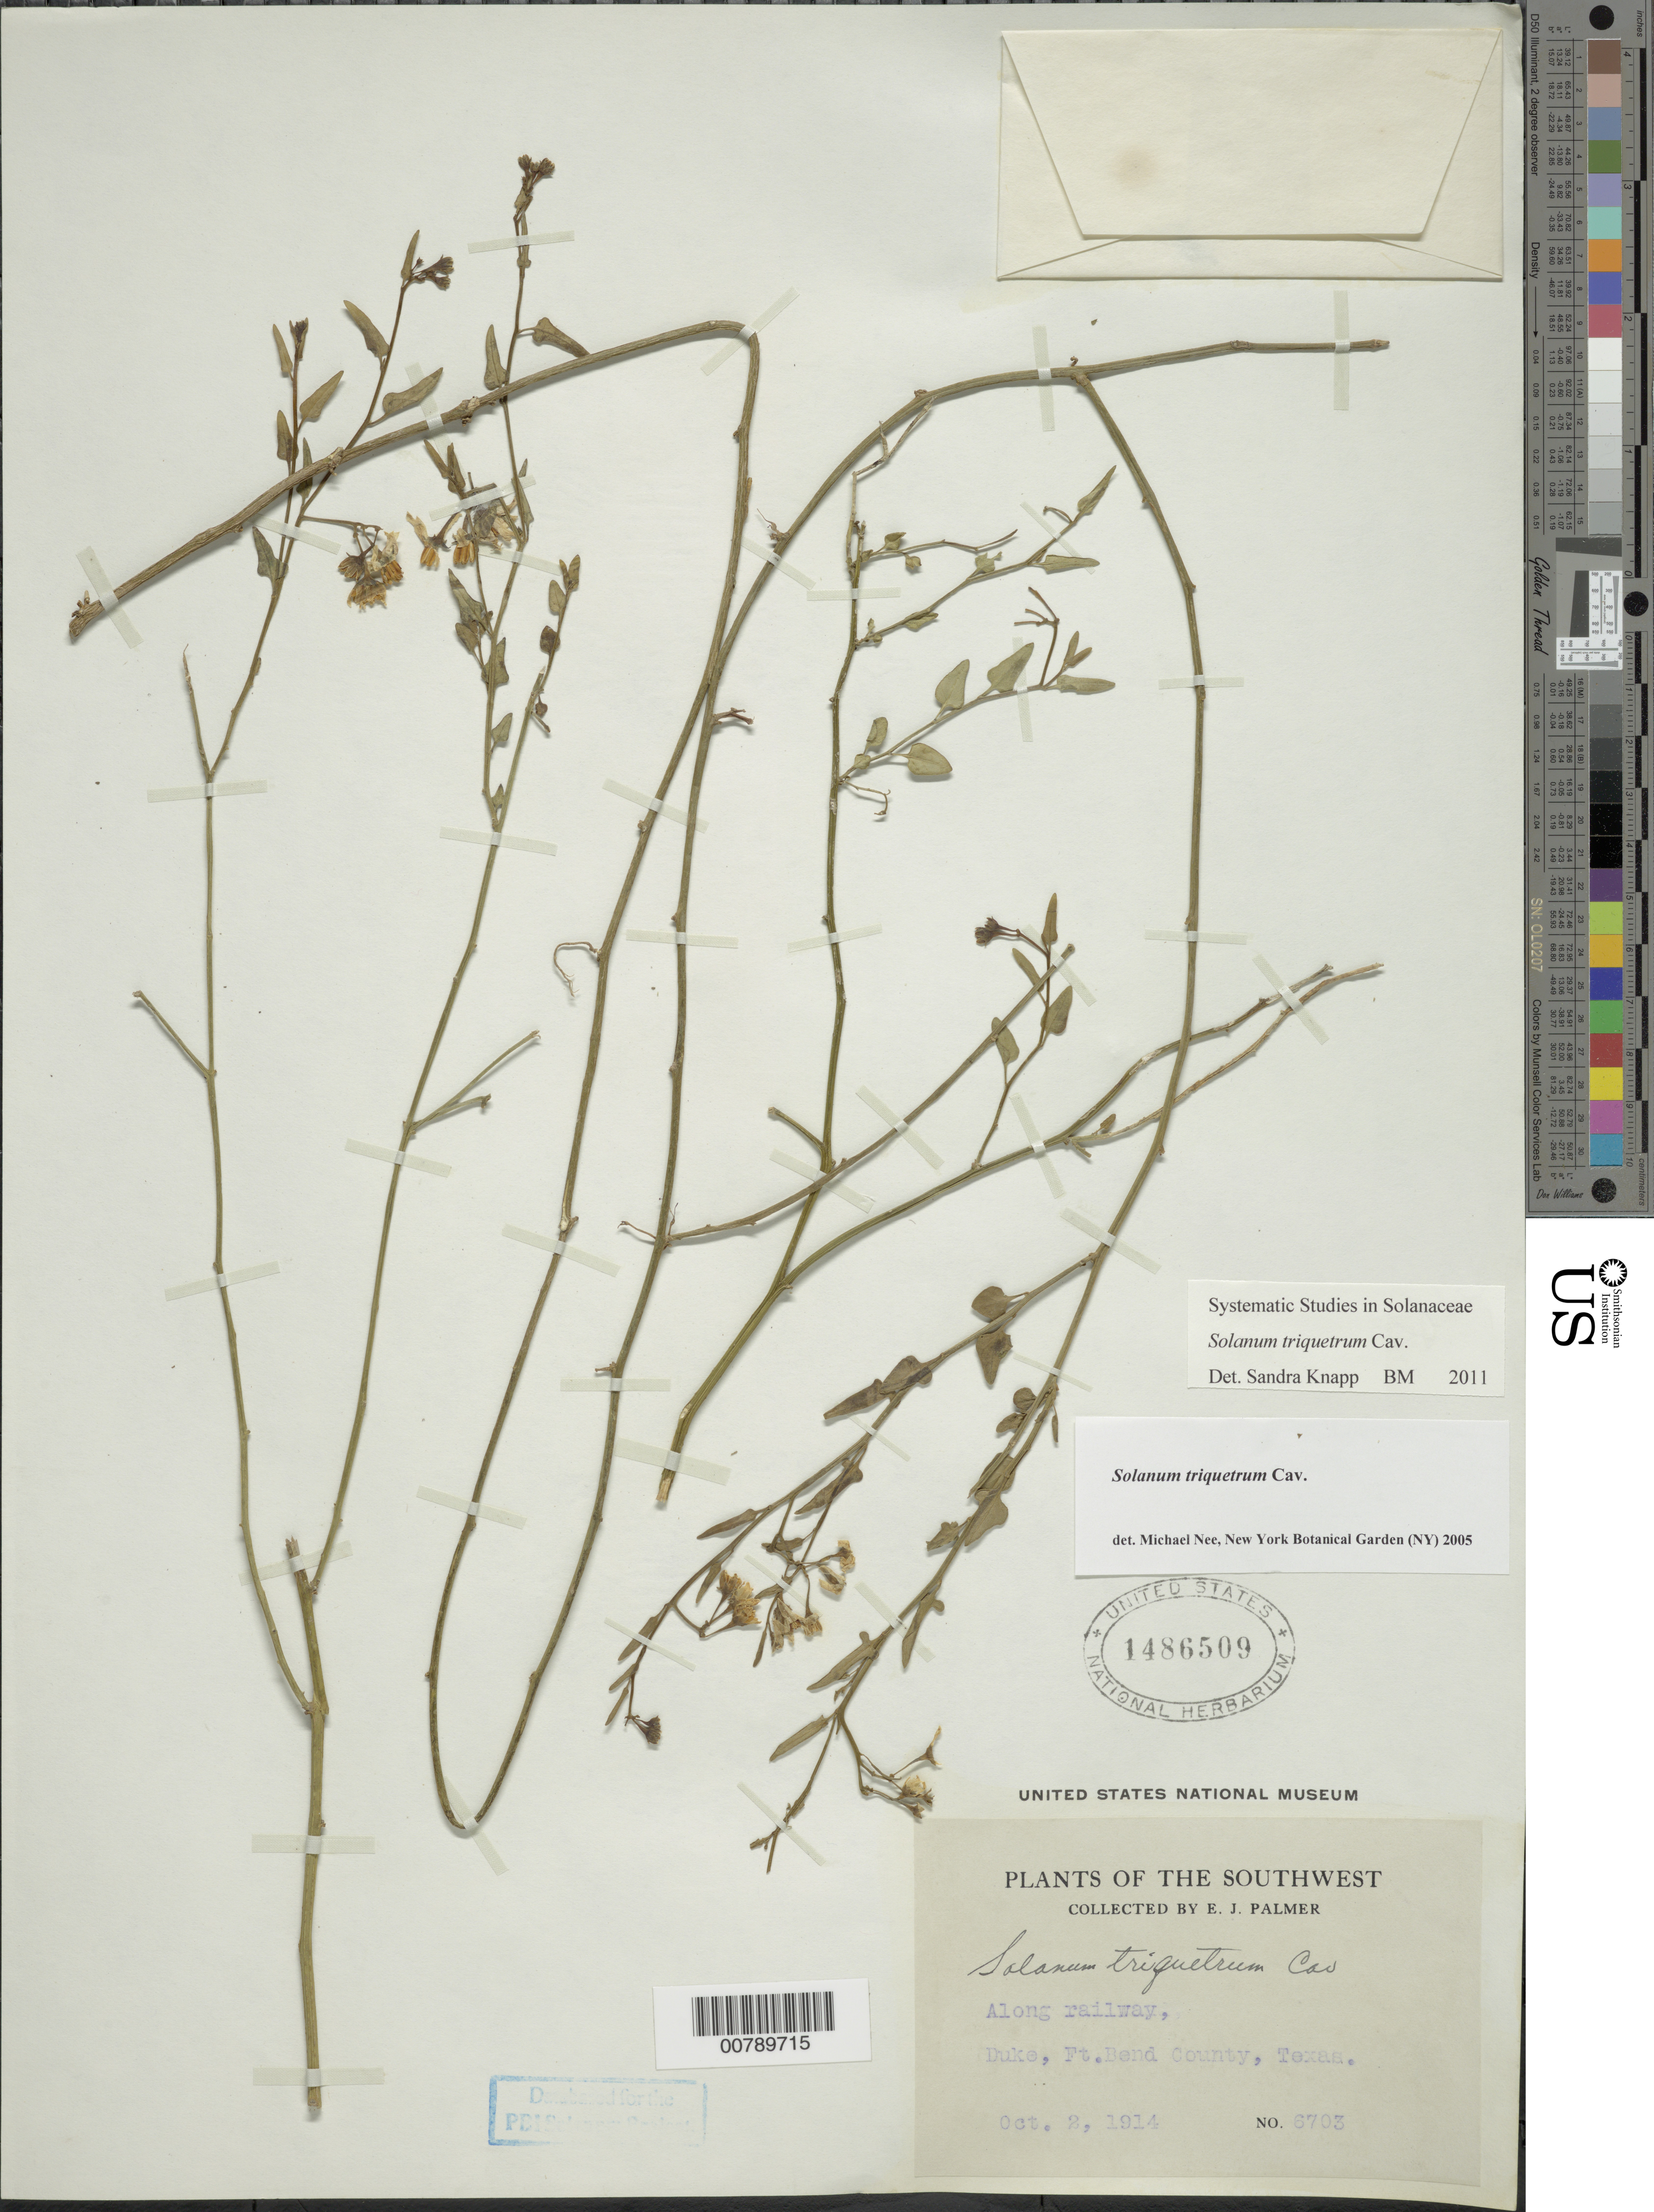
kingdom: Plantae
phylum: Tracheophyta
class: Magnoliopsida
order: Solanales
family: Solanaceae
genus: Solanum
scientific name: Solanum triquetrum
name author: Cav.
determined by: Knapp, S. D.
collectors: E. Palmer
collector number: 6703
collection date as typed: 2 Oct 1914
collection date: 1914-10-02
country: United States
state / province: Texas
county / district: Fort Bend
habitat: along railway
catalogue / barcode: US 1486509